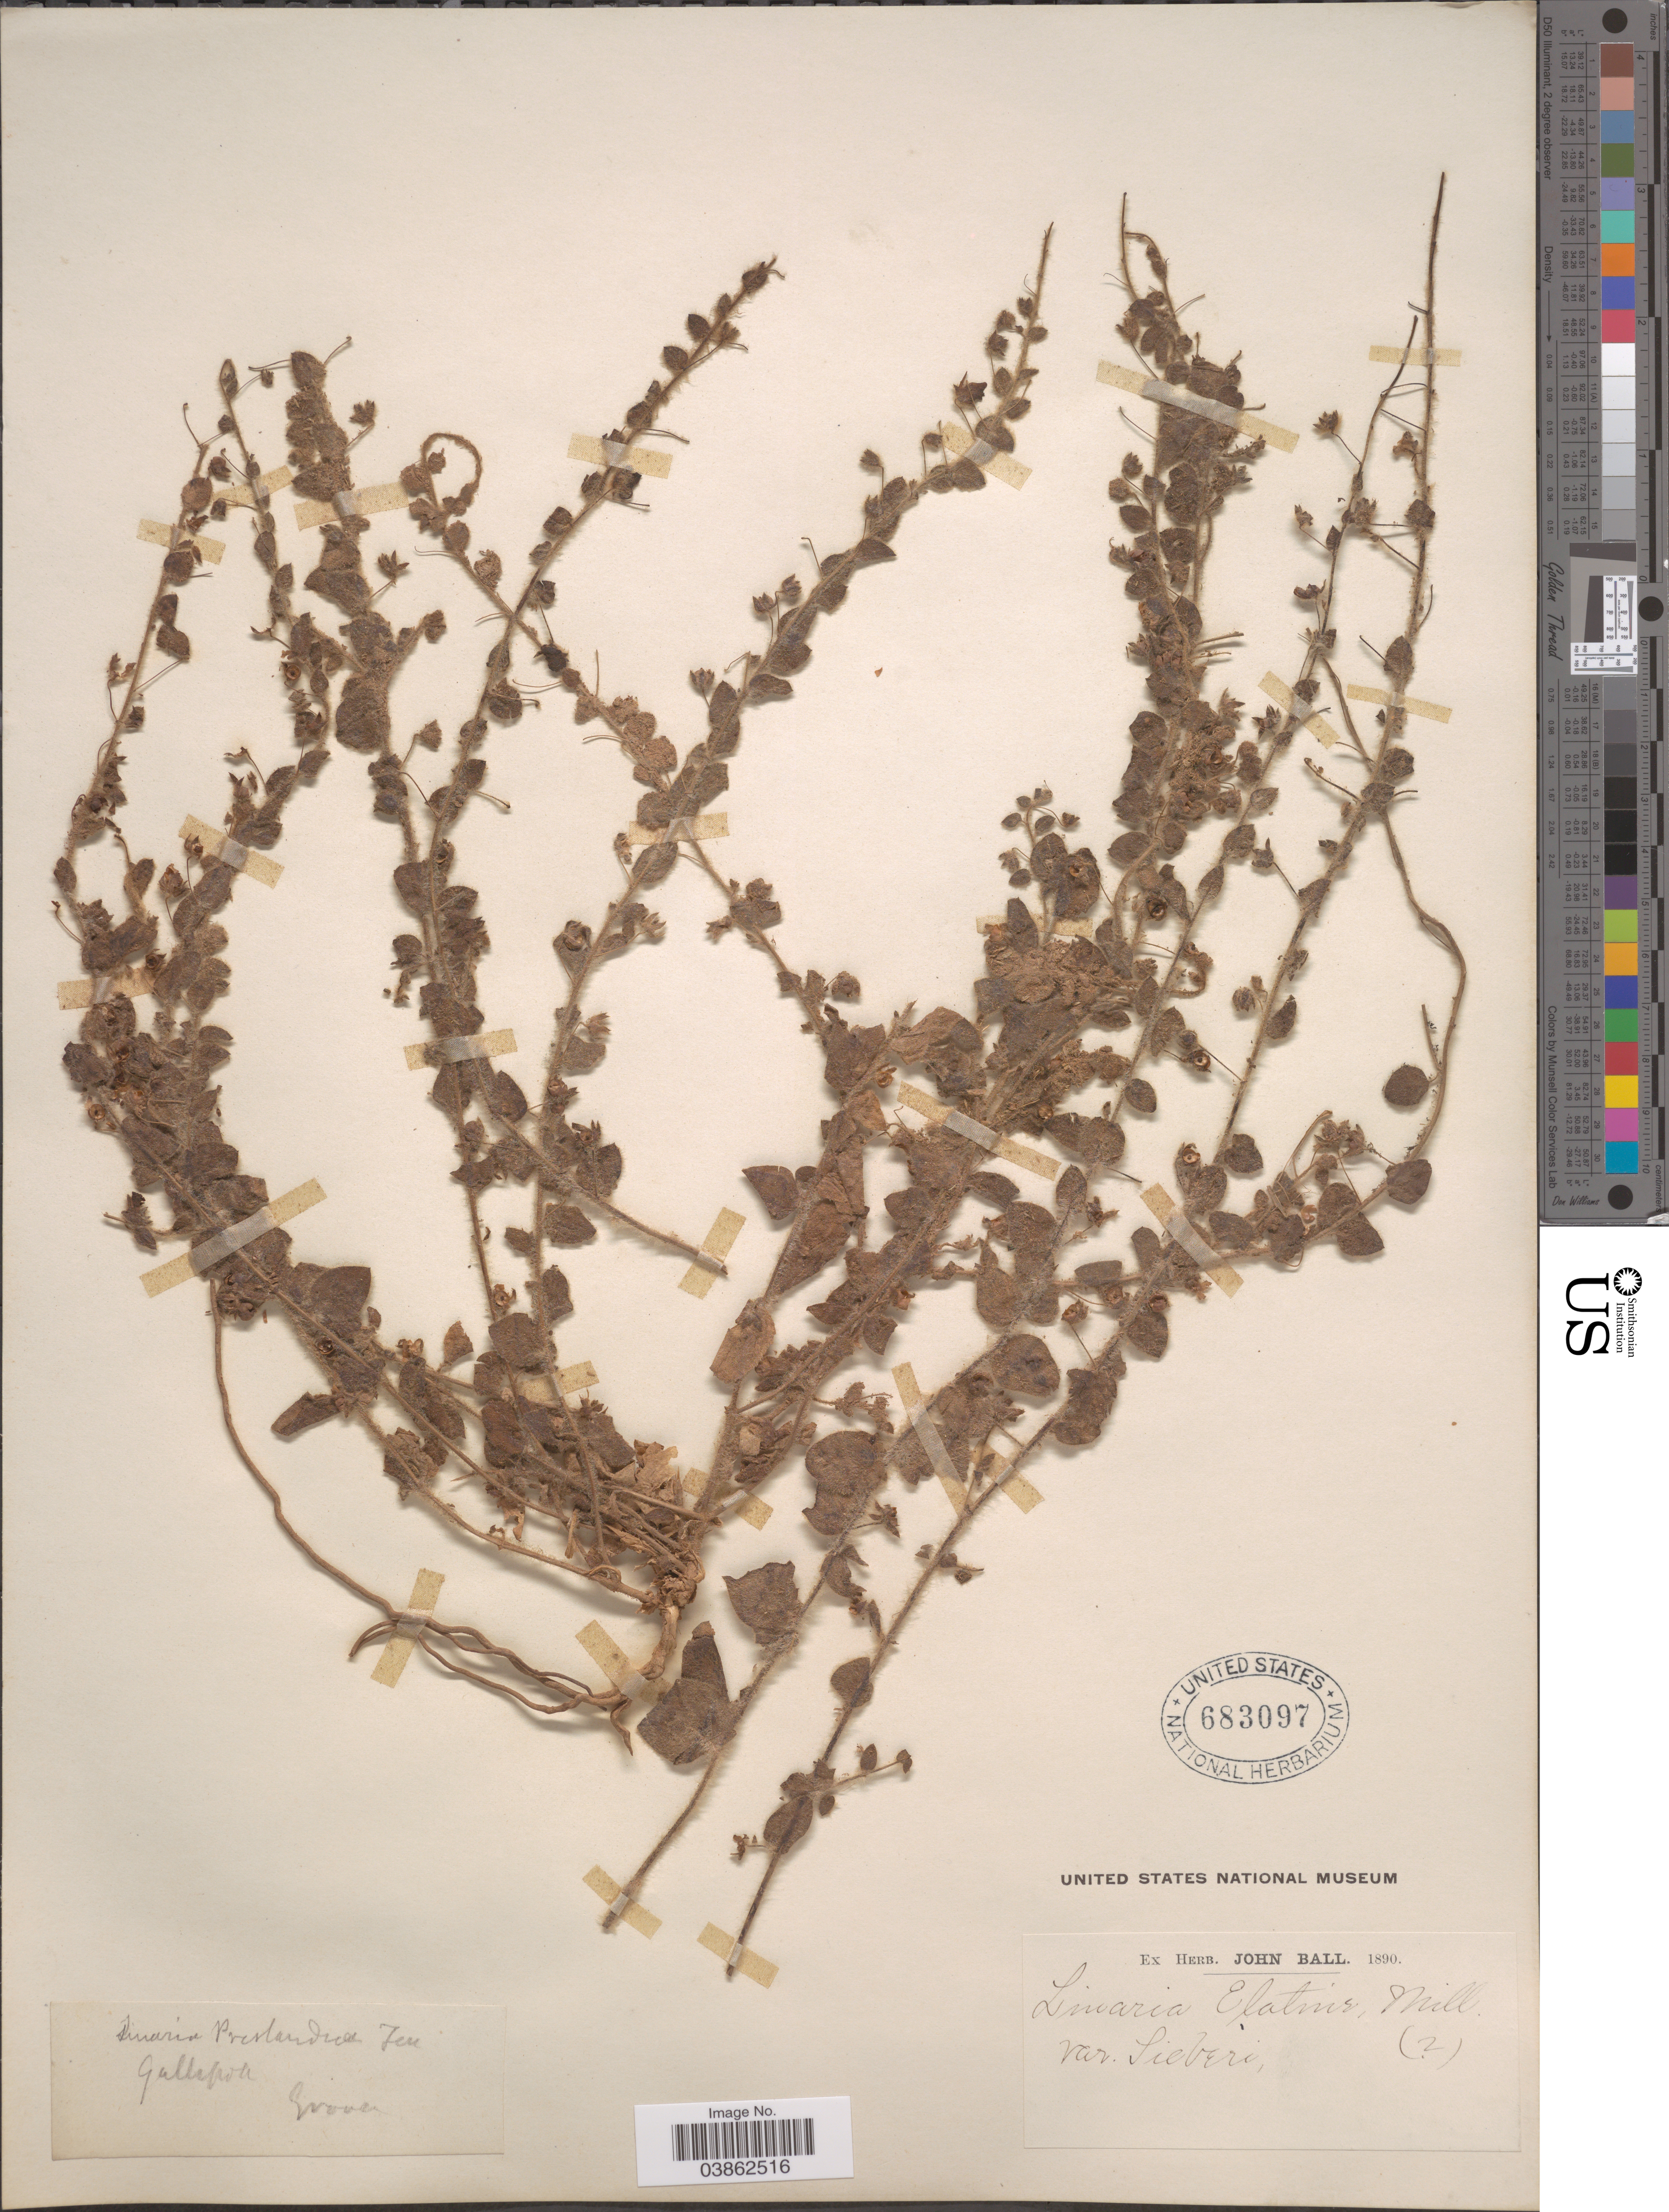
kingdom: Plantae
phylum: Tracheophyta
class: Magnoliopsida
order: Lamiales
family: Plantaginaceae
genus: Elatinoides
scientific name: Elatinoides elatine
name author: (L.) Wettst.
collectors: -. Grover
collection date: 1890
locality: Gallapon [interpreted].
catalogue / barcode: US 683097